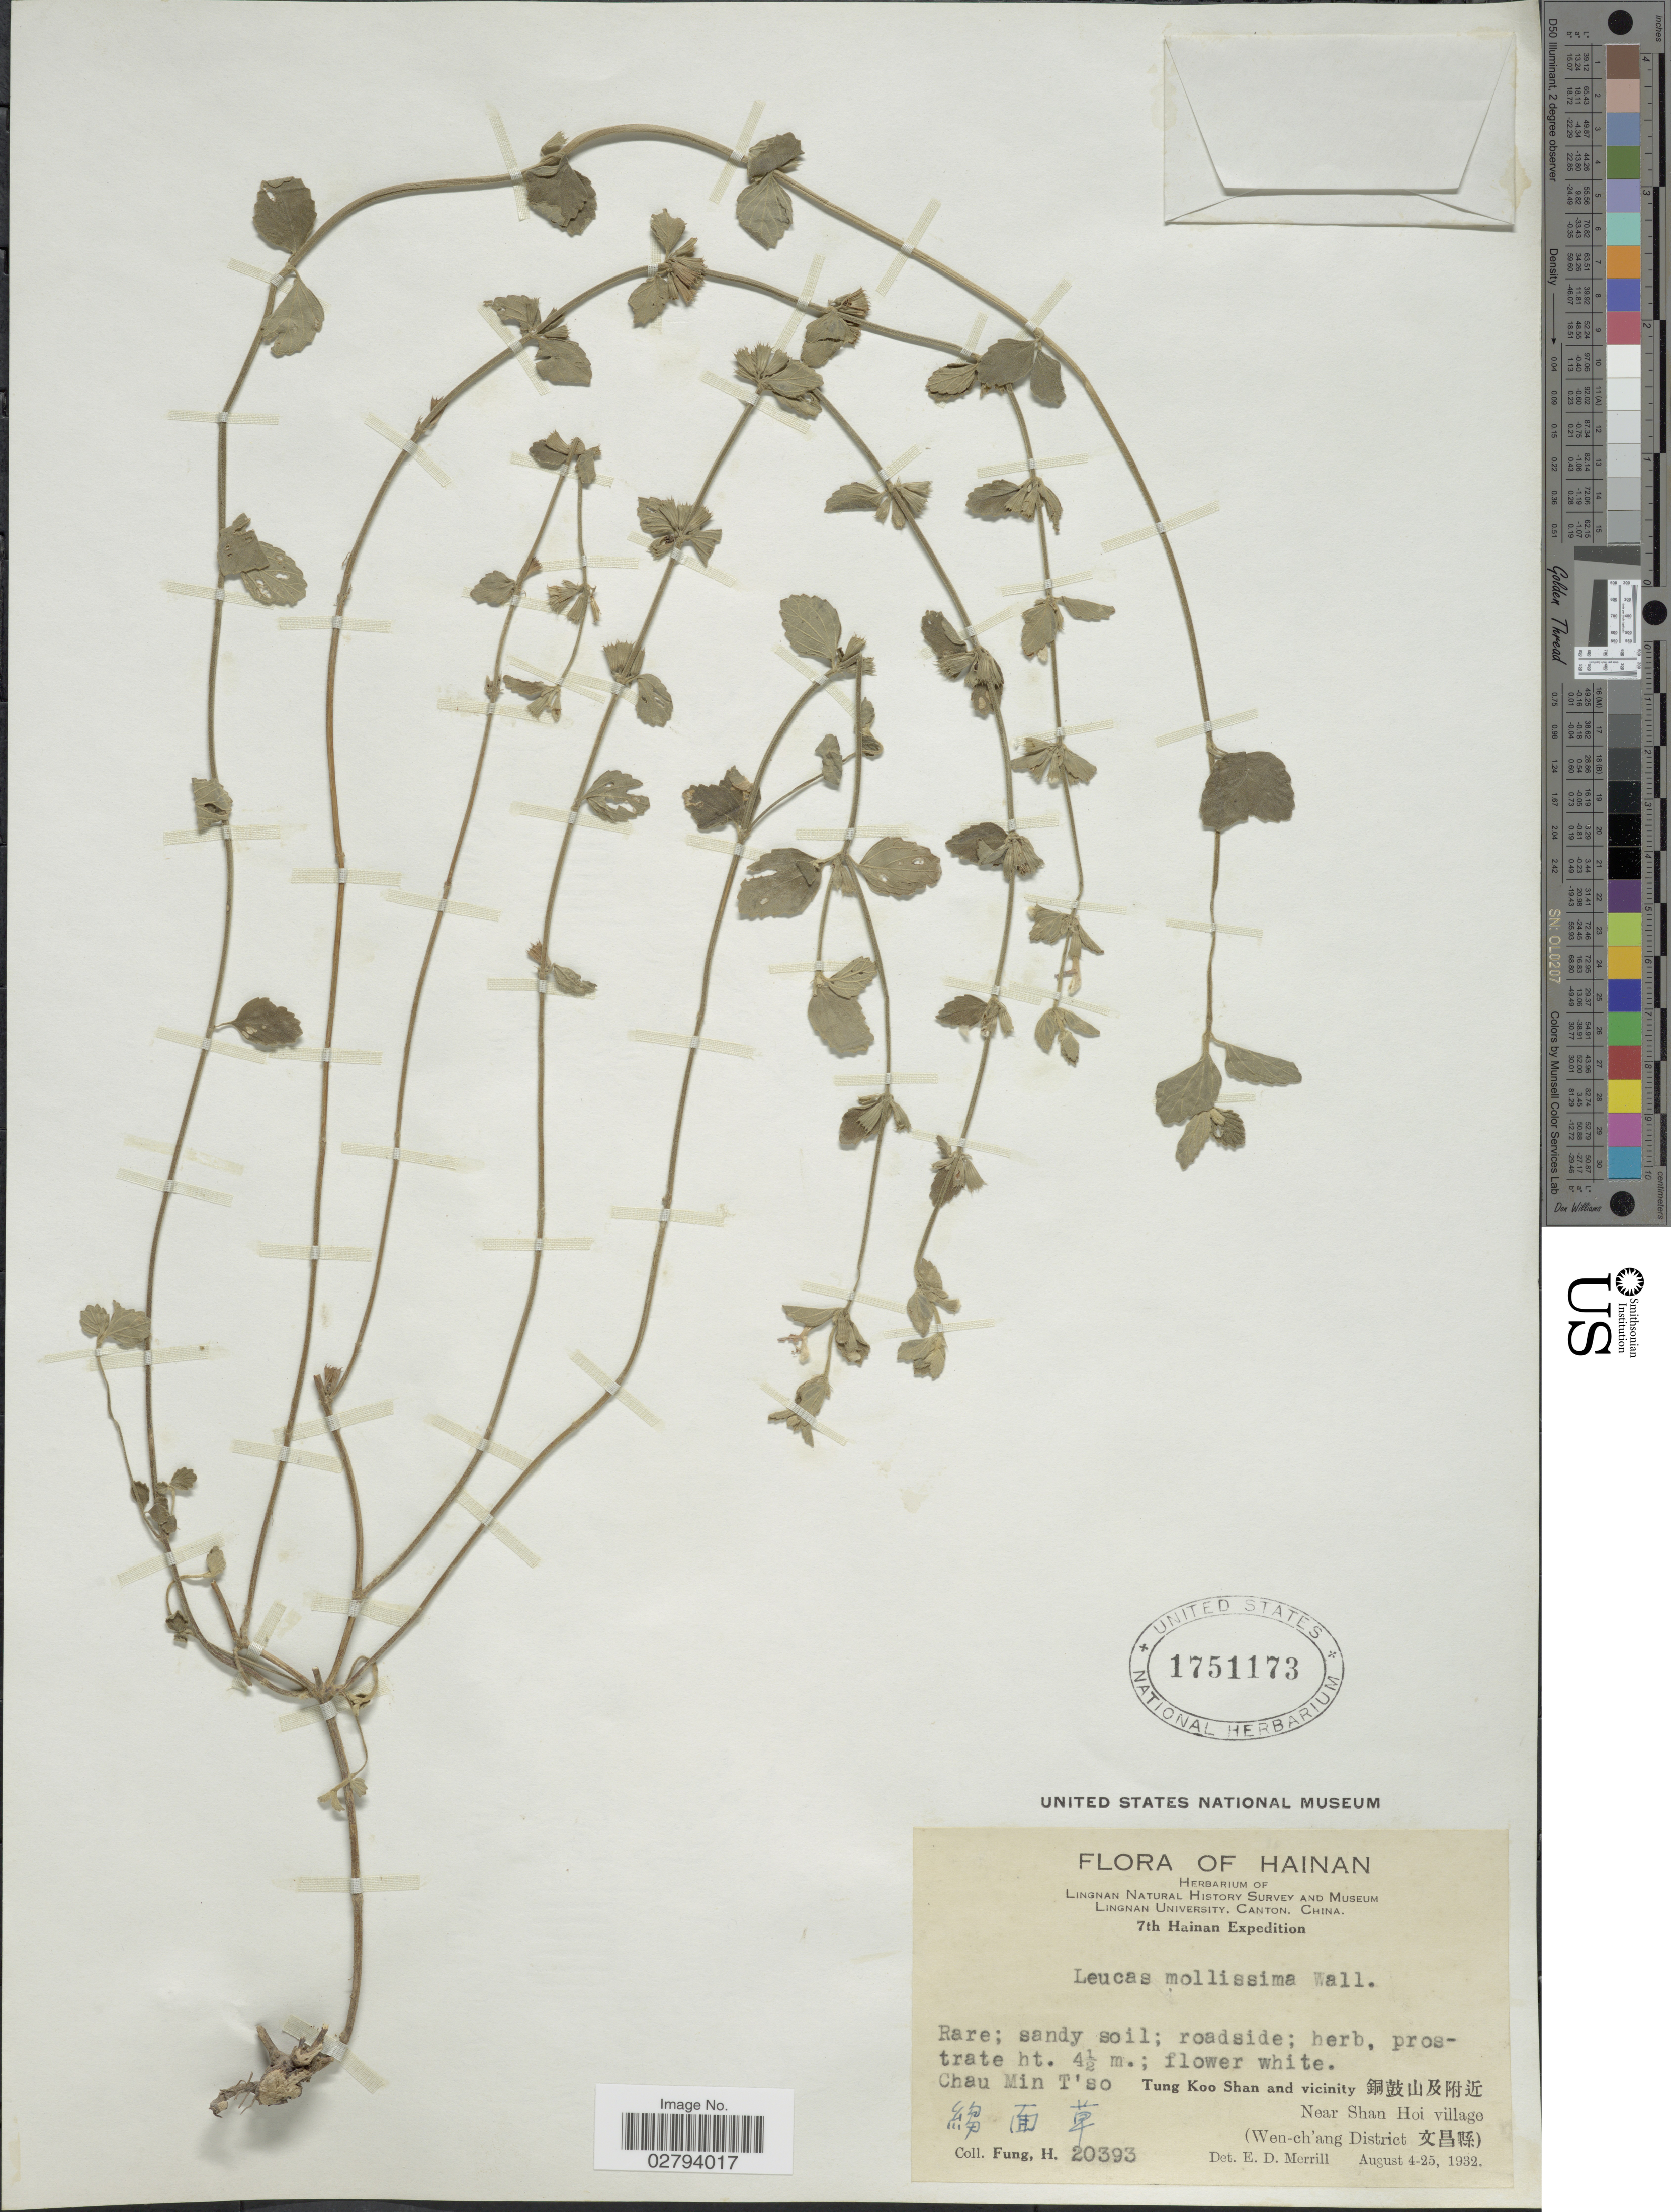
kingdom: Plantae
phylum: Tracheophyta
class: Magnoliopsida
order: Lamiales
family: Lamiaceae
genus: Leucas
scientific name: Leucas mollissima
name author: Gürke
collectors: H. Fung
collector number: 20393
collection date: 1932-08-04/1932-08-25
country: China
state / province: Hainan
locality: Tung Koo Shan and vicinity, Near Shan Hoi Village (Wen-ch'ang District) Chau Min T'so.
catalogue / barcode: US 1751173